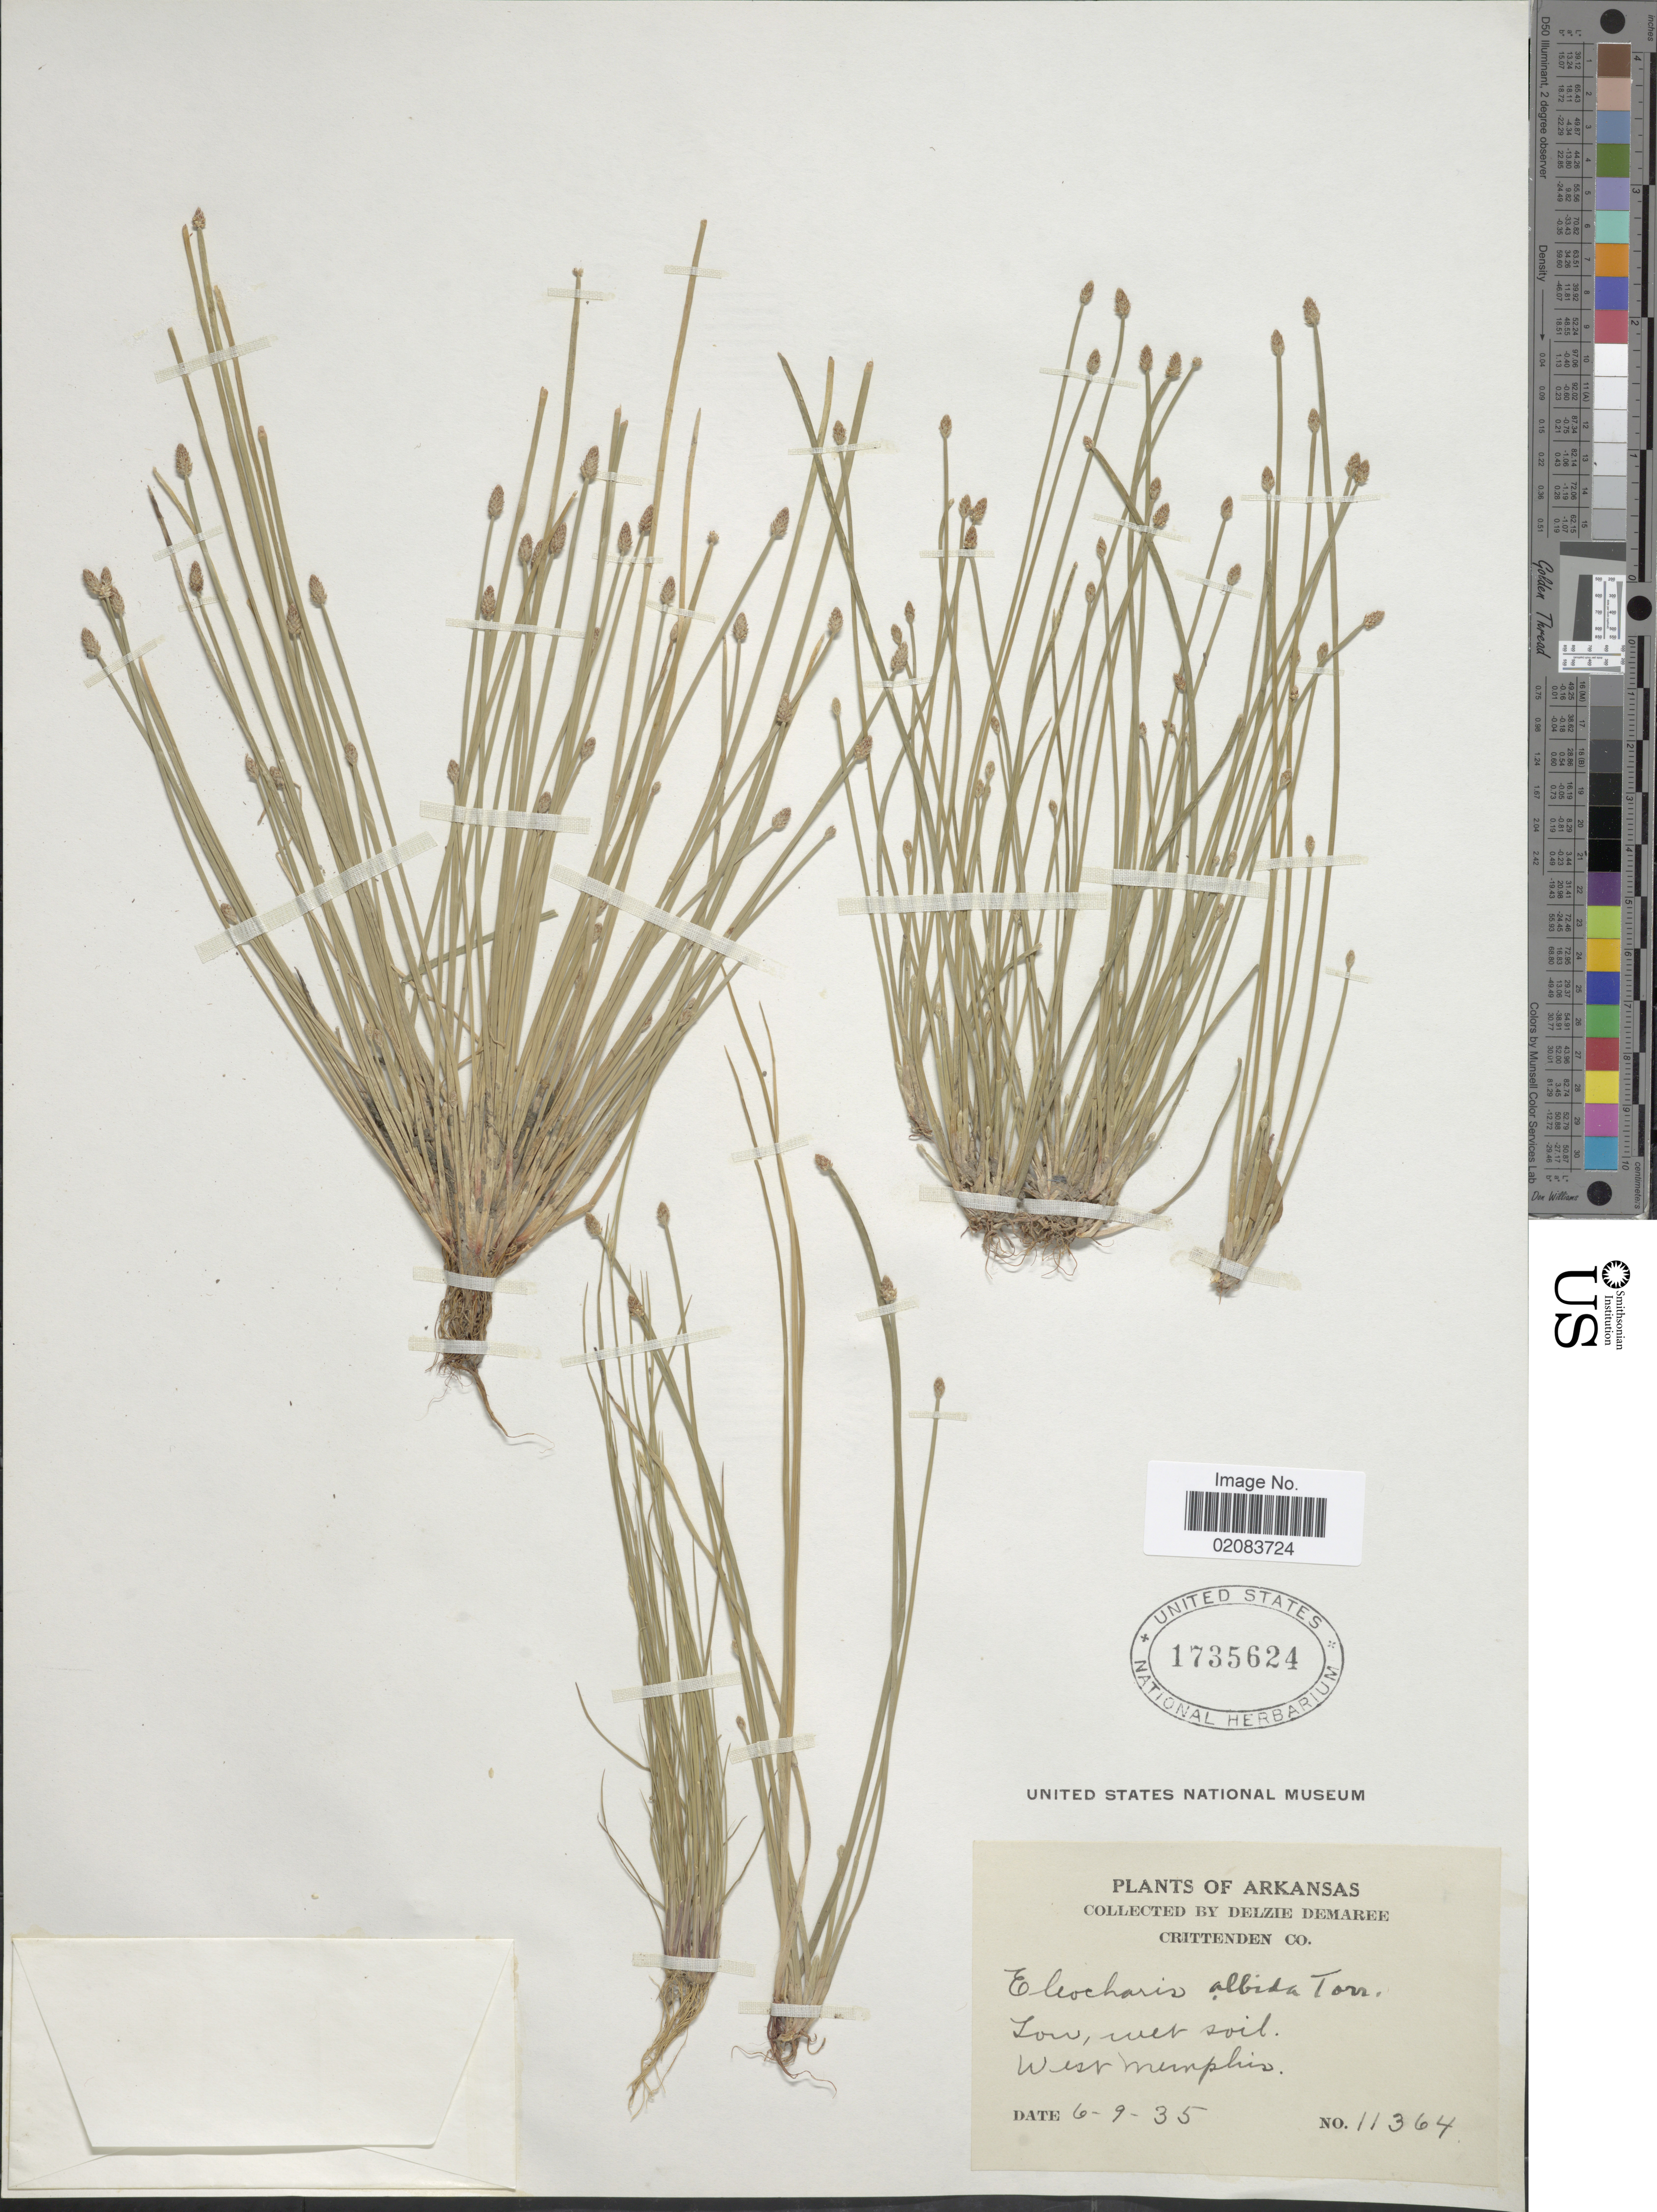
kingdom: Plantae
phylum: Tracheophyta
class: Liliopsida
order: Poales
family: Cyperaceae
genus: Eleocharis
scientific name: Eleocharis obtusa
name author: (Willd.) Schult.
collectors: D. Demaree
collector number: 11364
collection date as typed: Transcribed d/m/y: 9/6/35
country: United States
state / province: Arkansas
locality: Crittenden Co., low, west memphis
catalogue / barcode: US 1735624